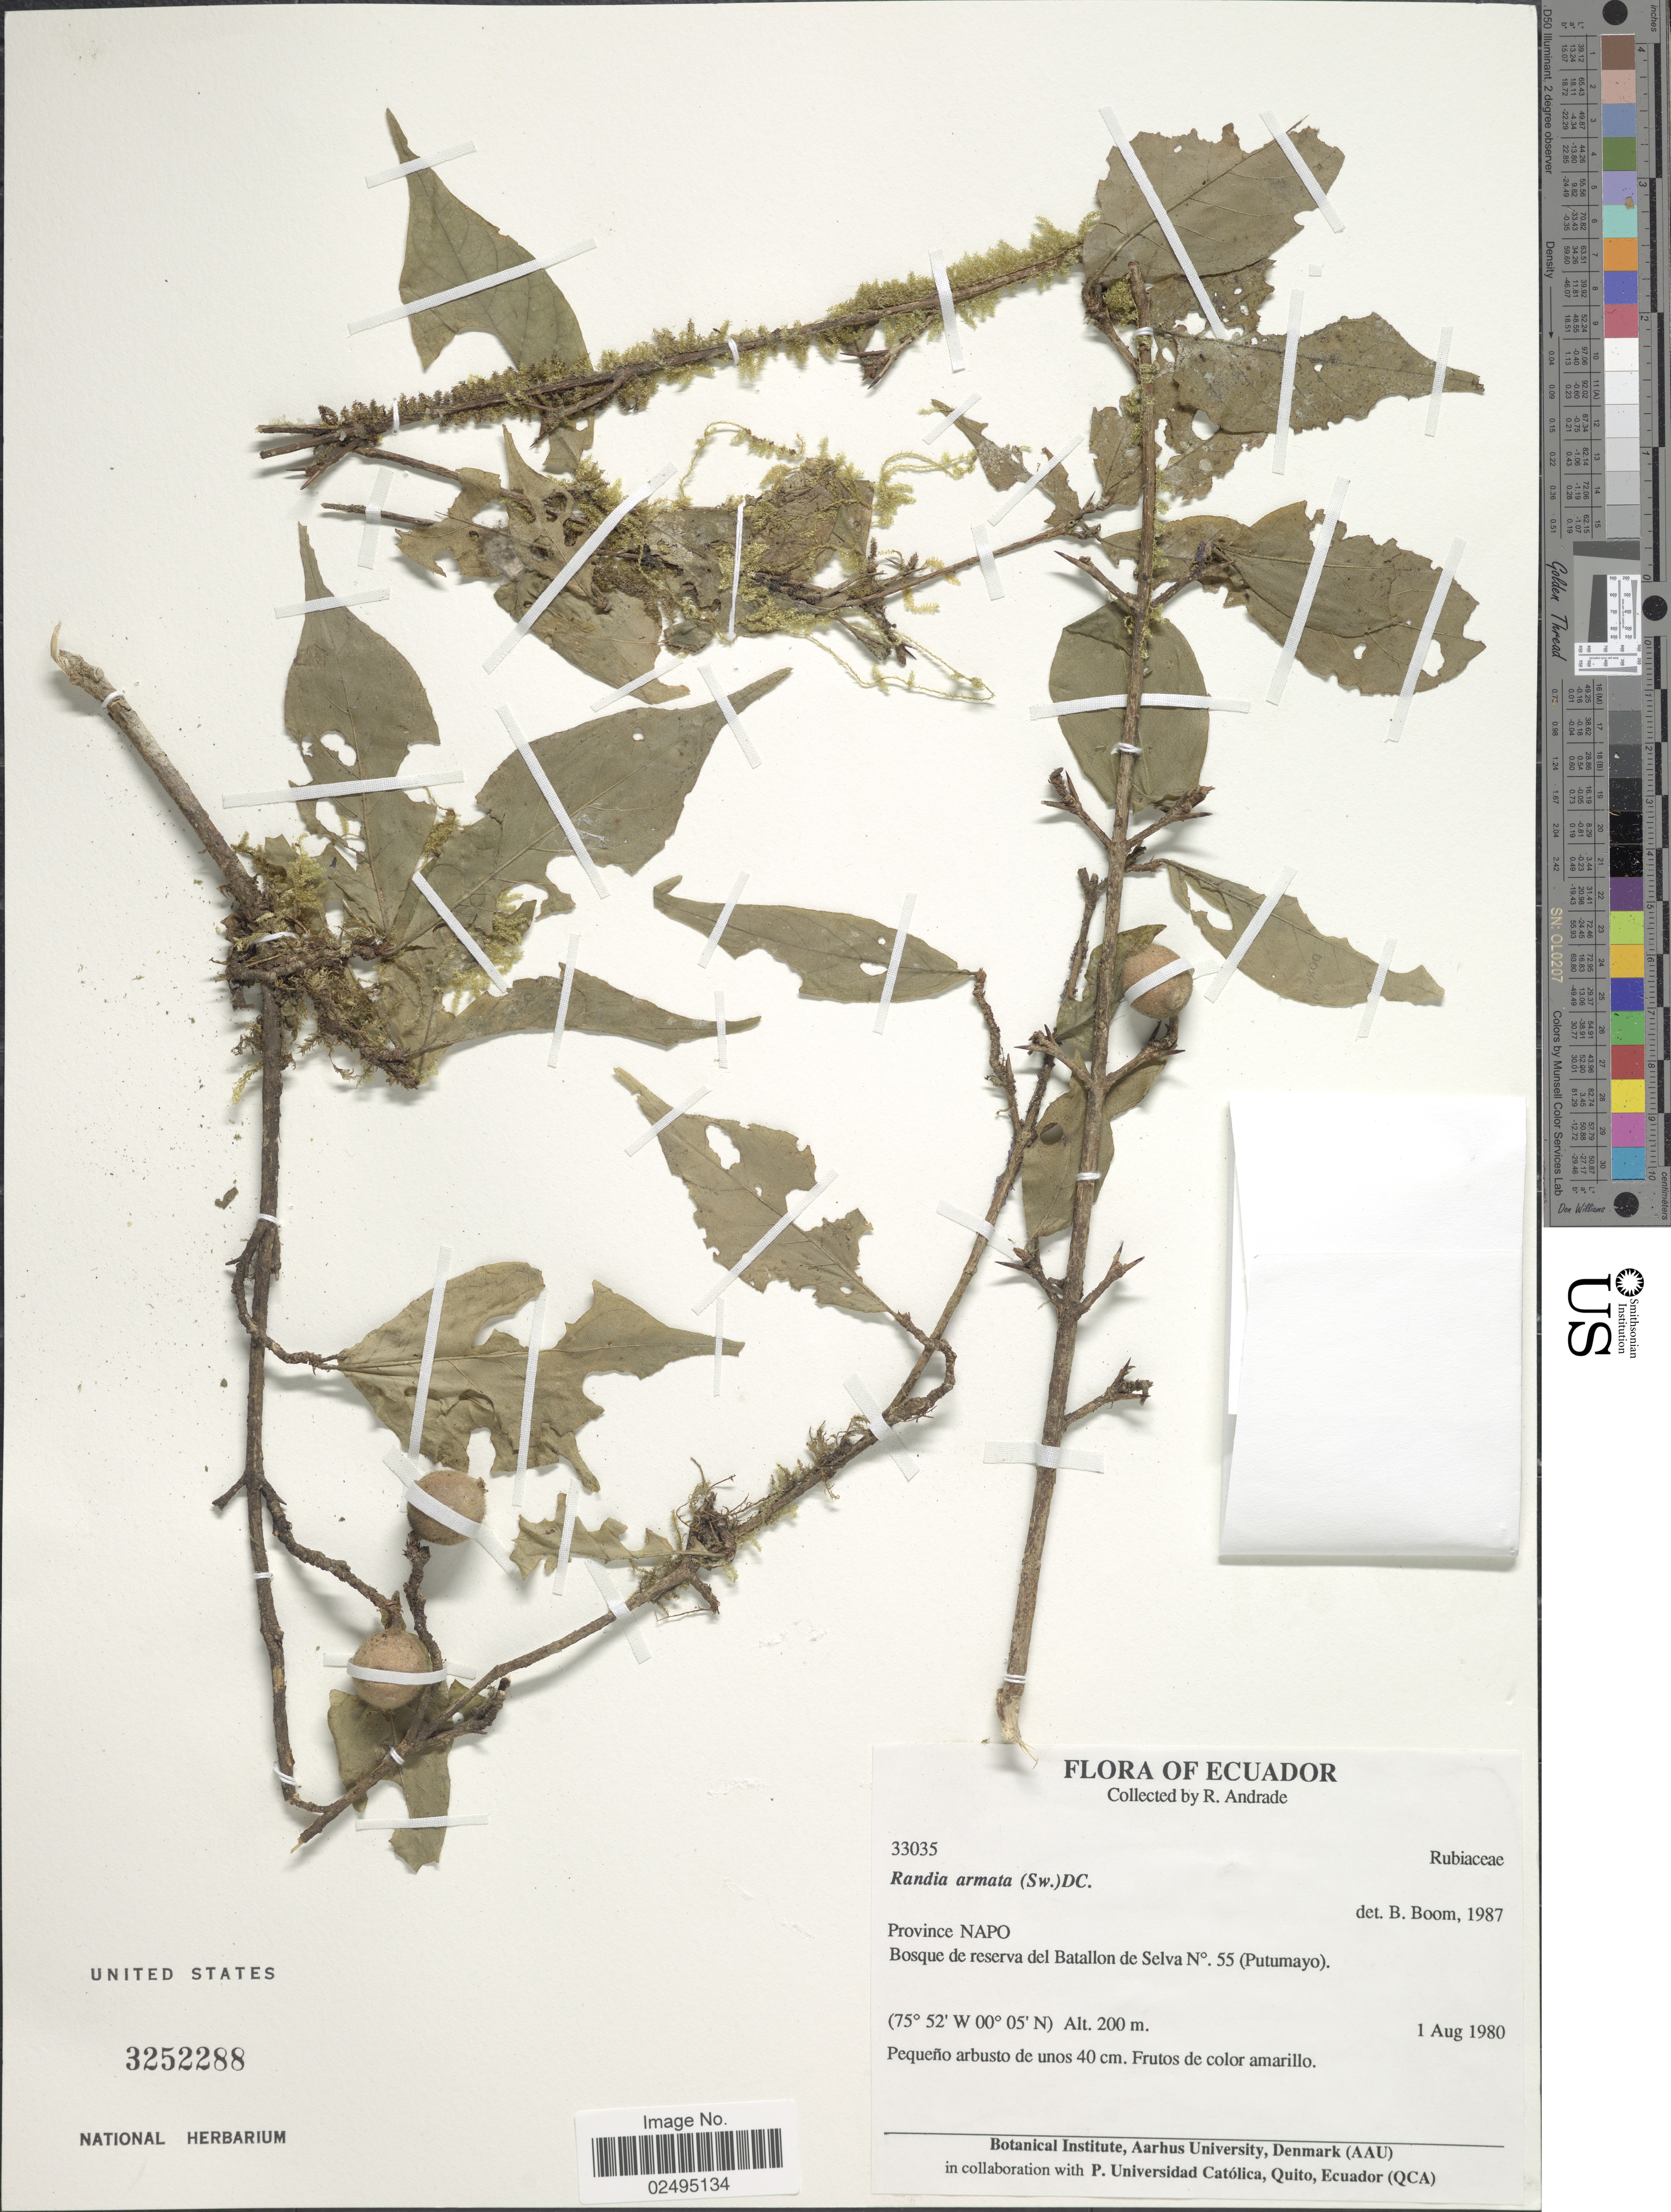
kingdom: Plantae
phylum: Tracheophyta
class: Magnoliopsida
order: Gentianales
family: Rubiaceae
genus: Randia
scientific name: Randia armata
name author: (Sw.) DC.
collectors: R. Andrade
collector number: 33035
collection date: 1980-08-01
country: Ecuador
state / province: Napo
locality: Bosque de reserva del Batallon de Selva N° 55 (Putumayo)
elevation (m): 200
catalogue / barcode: US 3252288